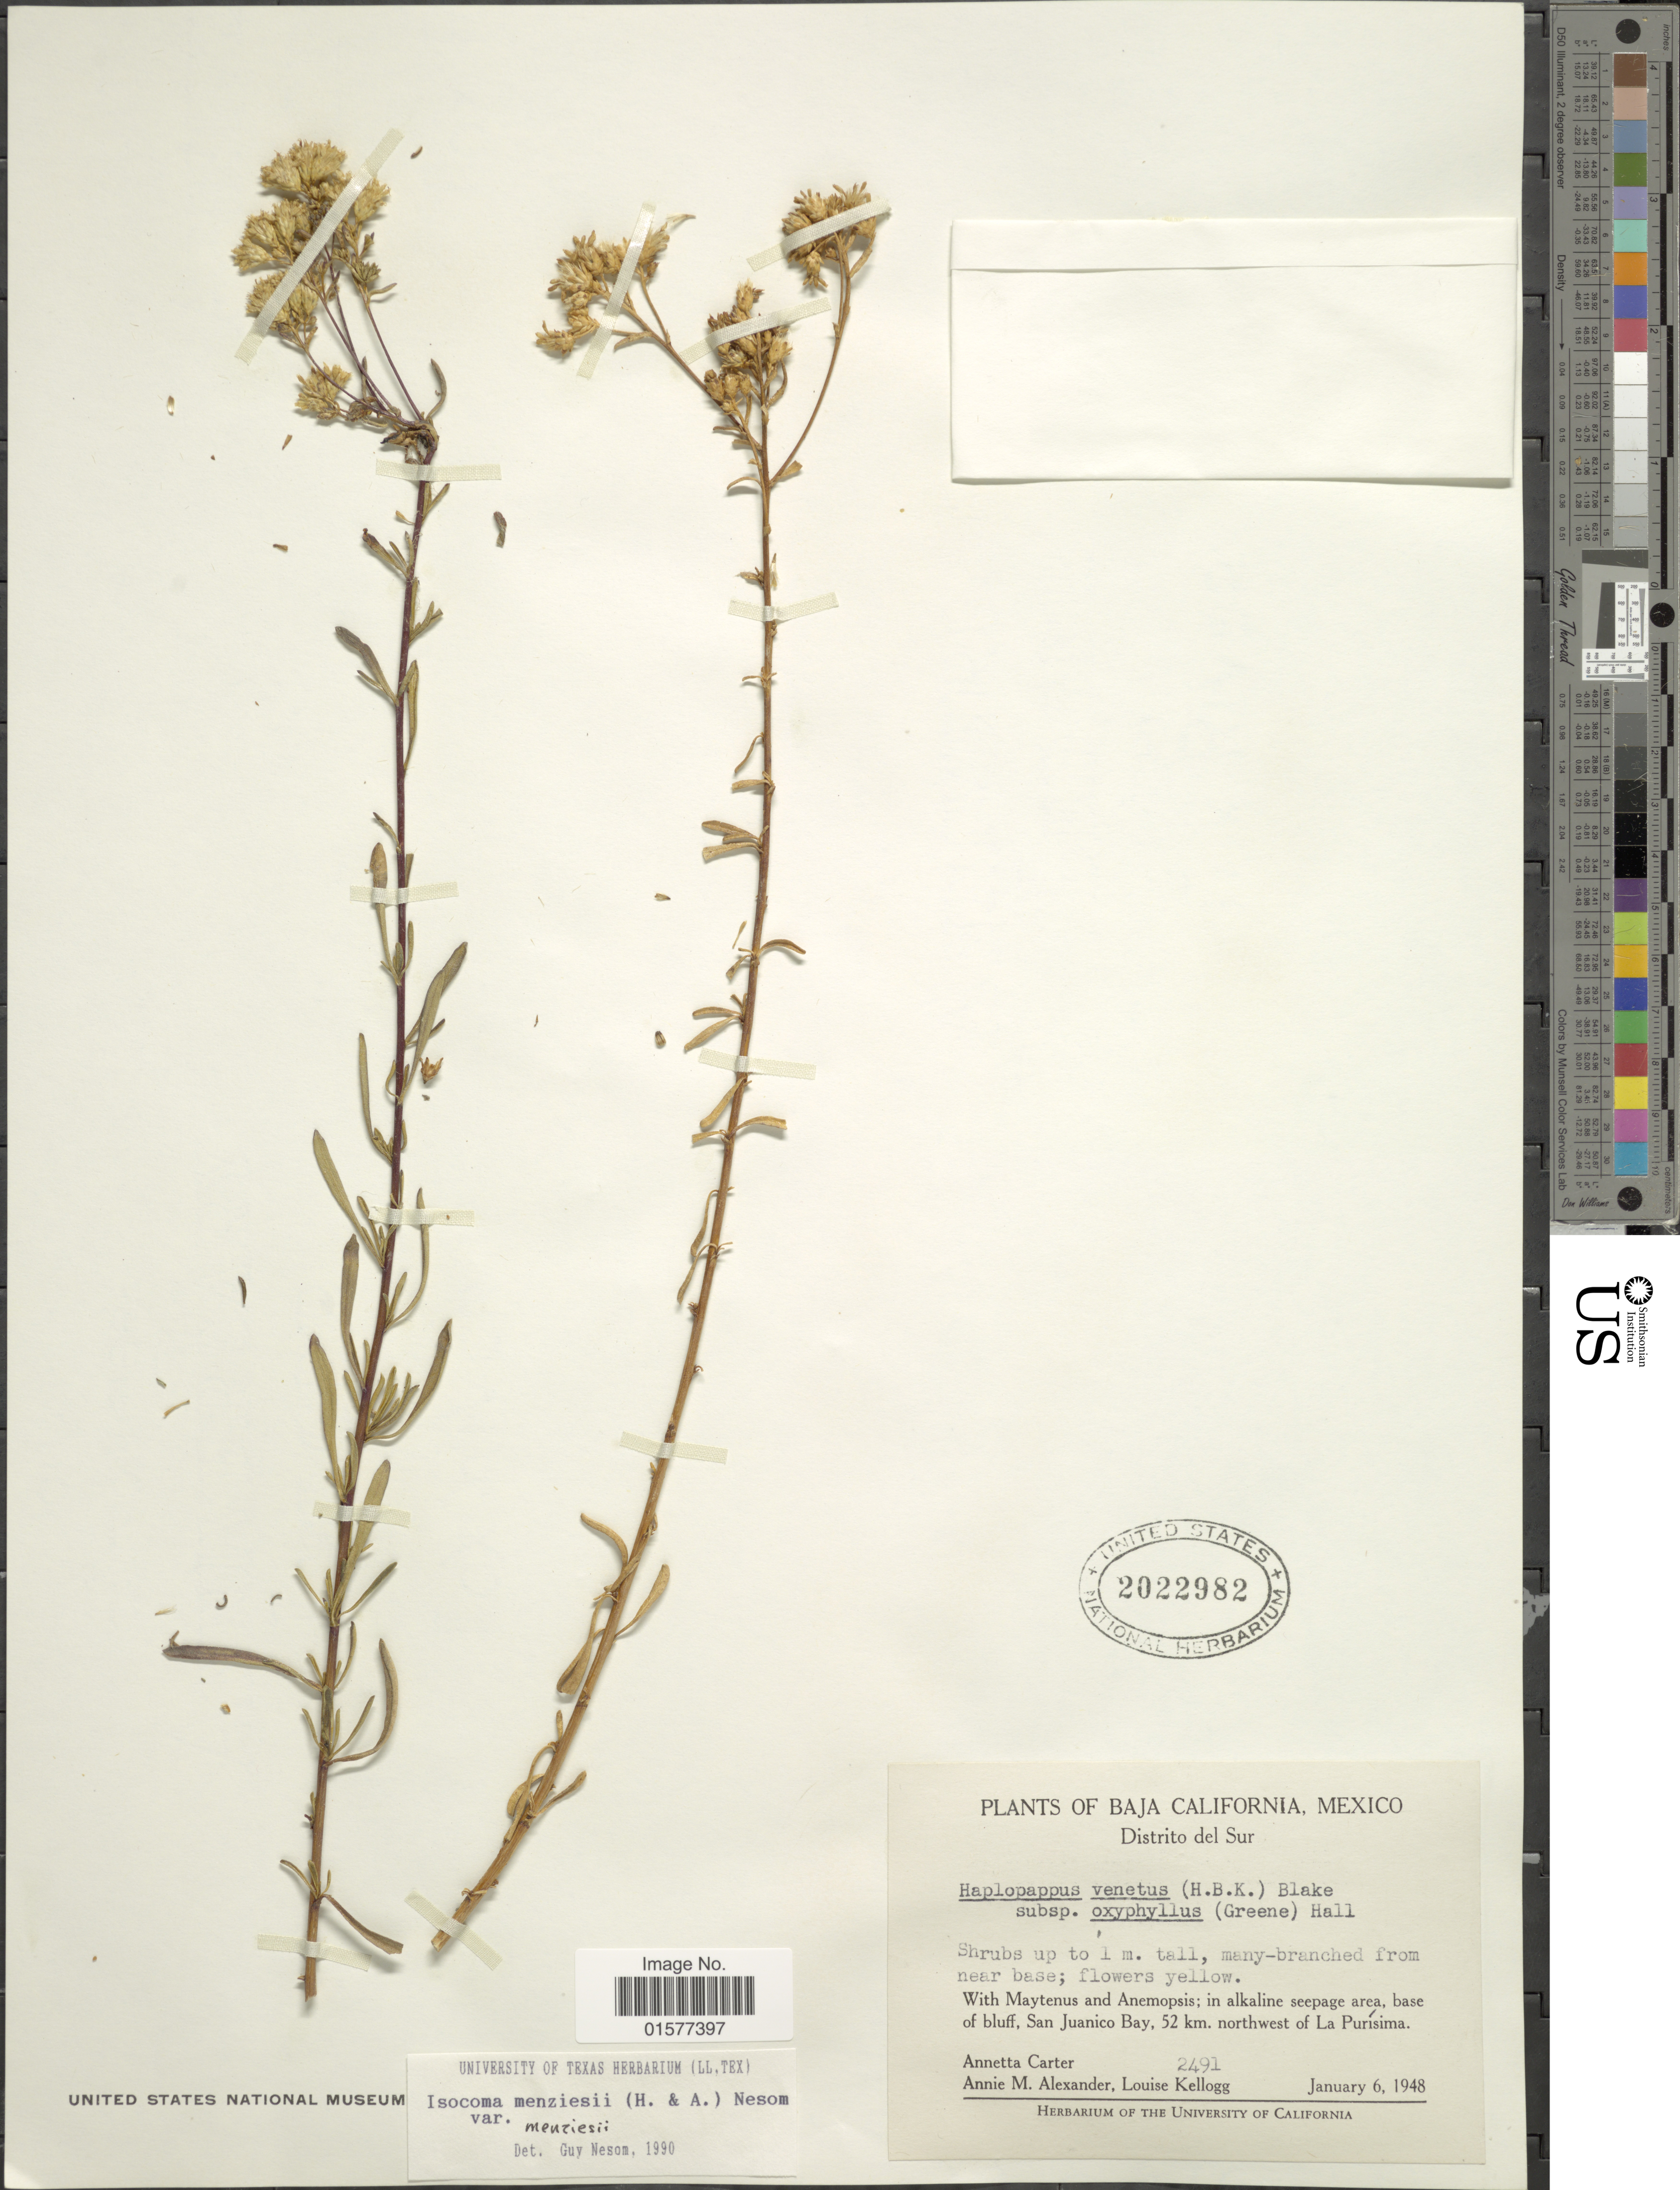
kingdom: Plantae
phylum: Tracheophyta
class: Magnoliopsida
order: Asterales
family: Asteraceae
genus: Isocoma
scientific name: Isocoma menziesii var. menziesii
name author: (Hook.) G.L. Nesom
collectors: A. Carter, A. M. Alexander & L. Kellogg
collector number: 2491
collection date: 1948-01-06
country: Mexico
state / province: Baja California Sur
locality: Distrito del Sur, In Alkaline seepage area, base of bluff, San Juanico Bay, 52 kmm. northwest of La Purisima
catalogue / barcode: US 2022982